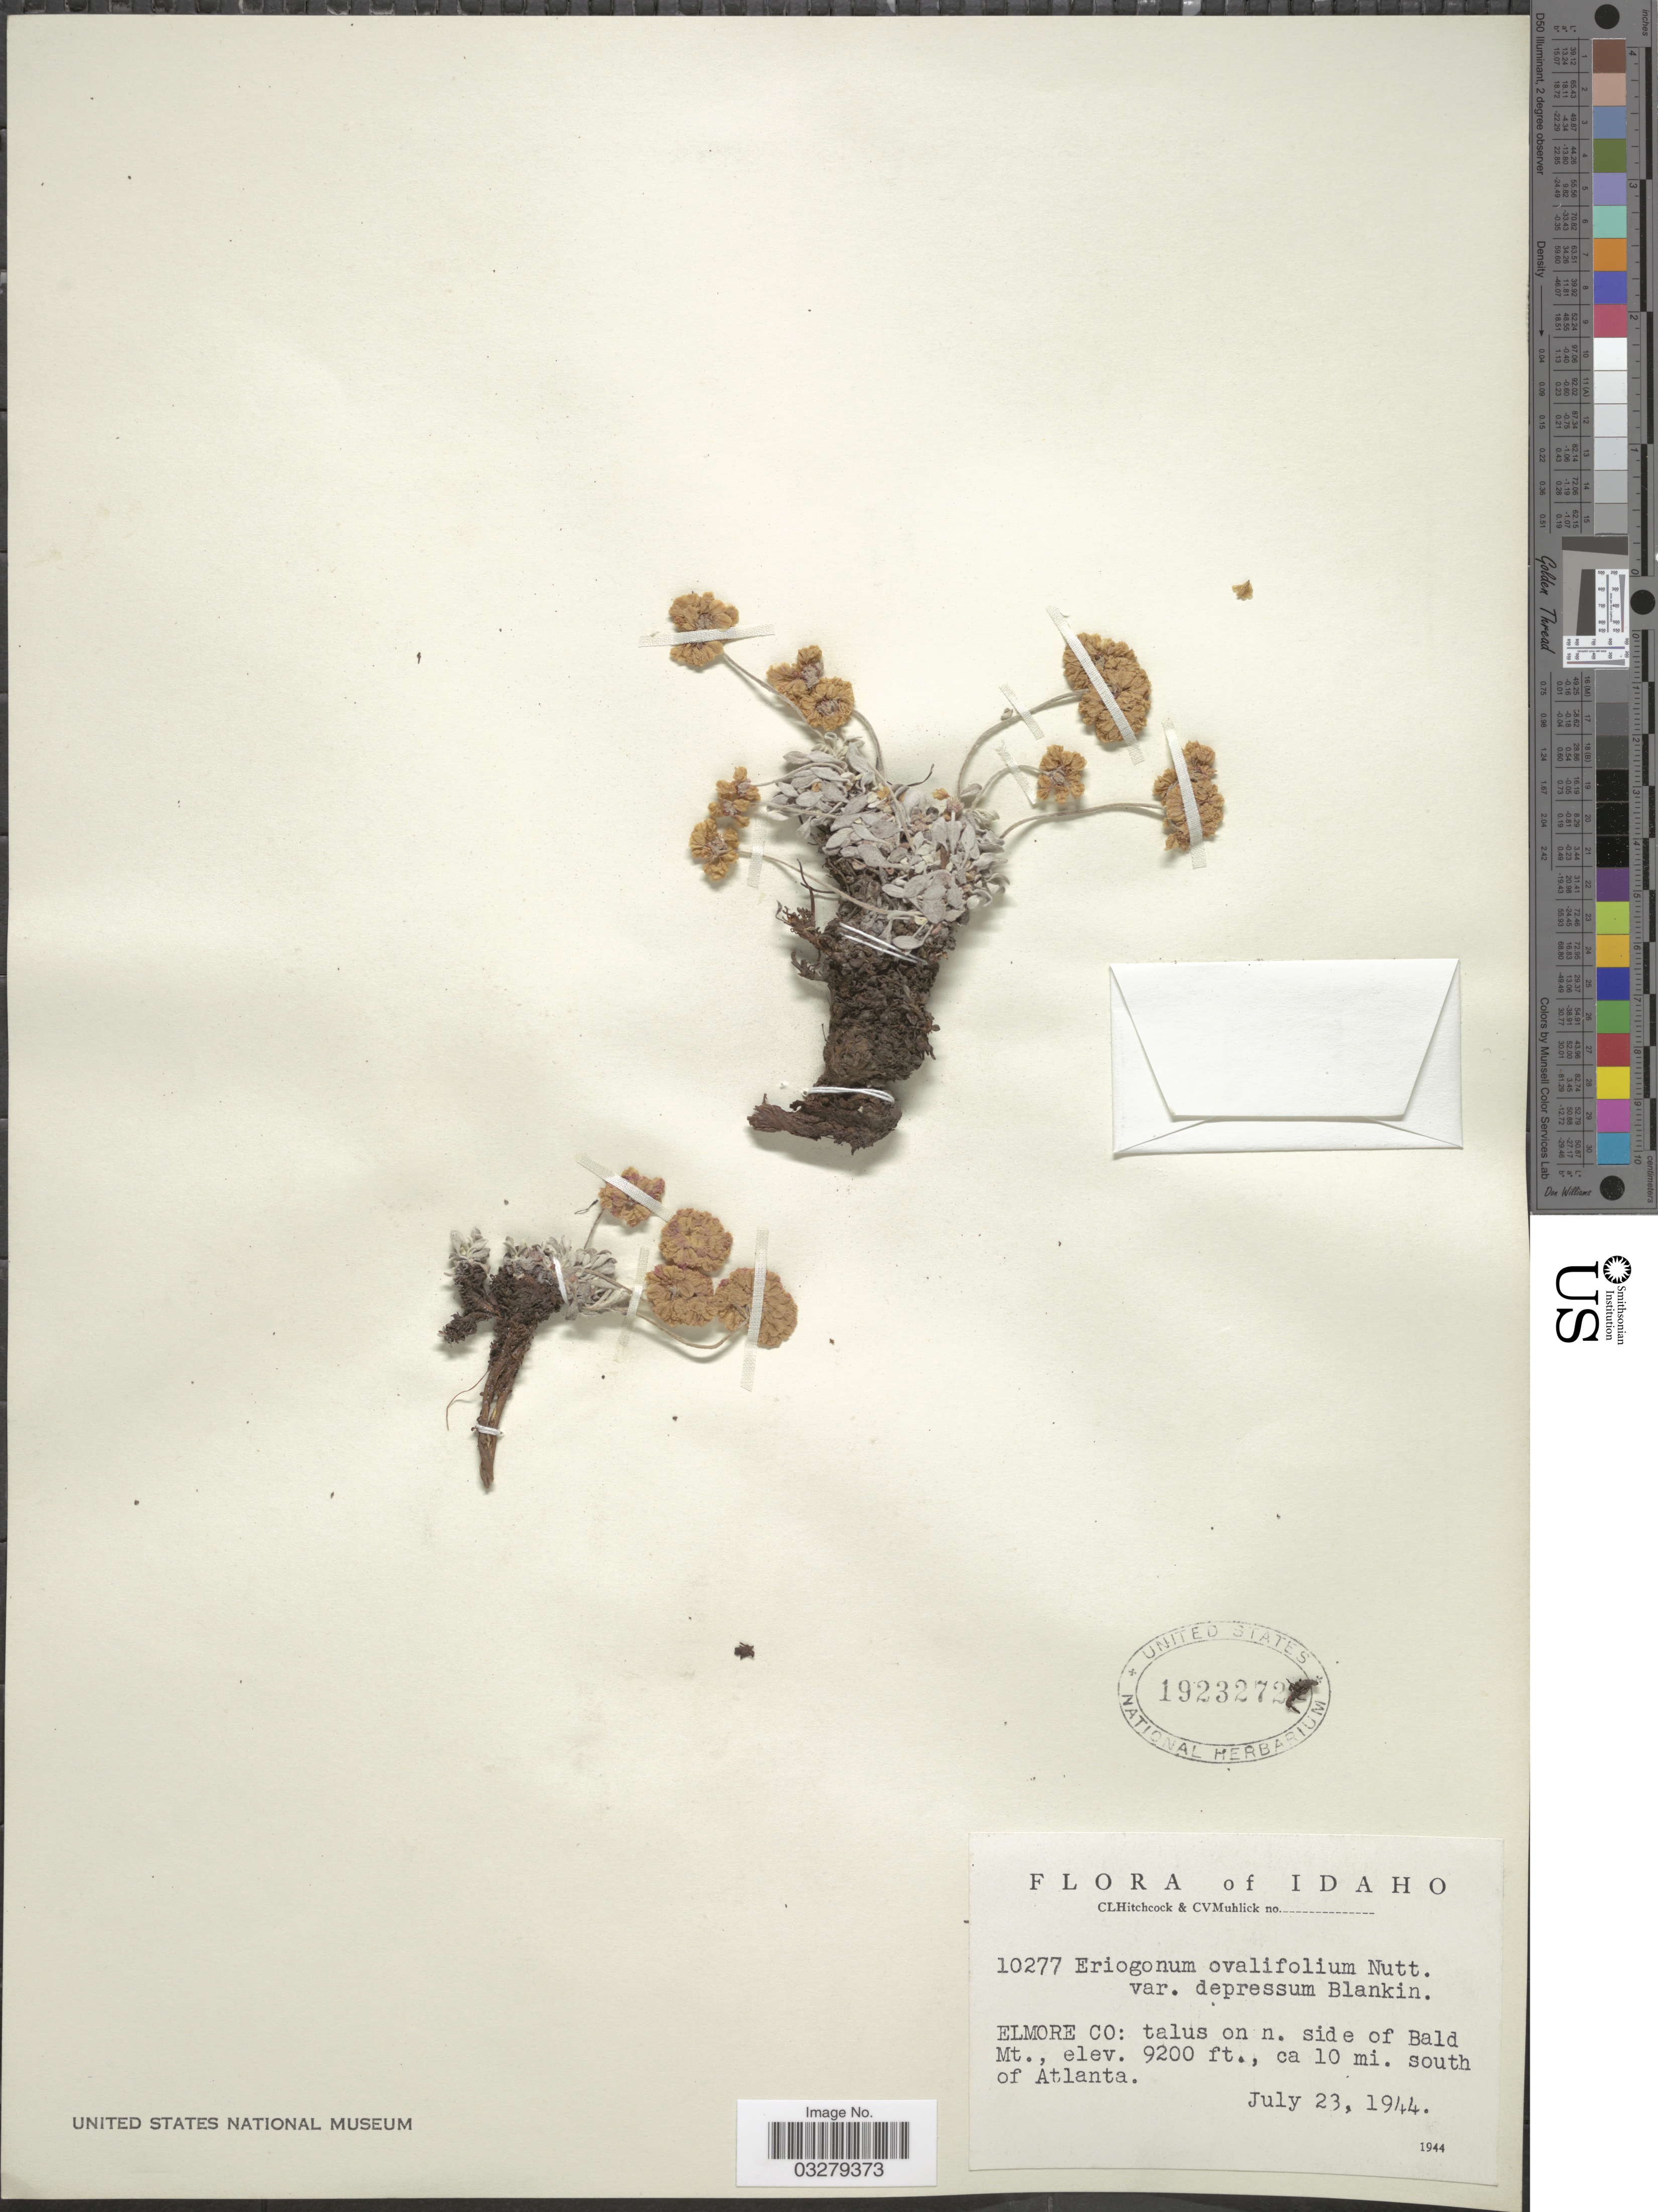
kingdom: Plantae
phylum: Tracheophyta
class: Magnoliopsida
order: Caryophyllales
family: Polygonaceae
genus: Eriogonum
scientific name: Eriogonum ovalifolium var. depressum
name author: Blank.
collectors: C. L. Hitchcock & C. V. Muhlick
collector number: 10277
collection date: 1944-07-23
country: United States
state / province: Idaho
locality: Elmore Co: talus on n. side of Bald Mt., ca. 10 mi. south of Atlanta.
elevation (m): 2804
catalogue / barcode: US 1923272